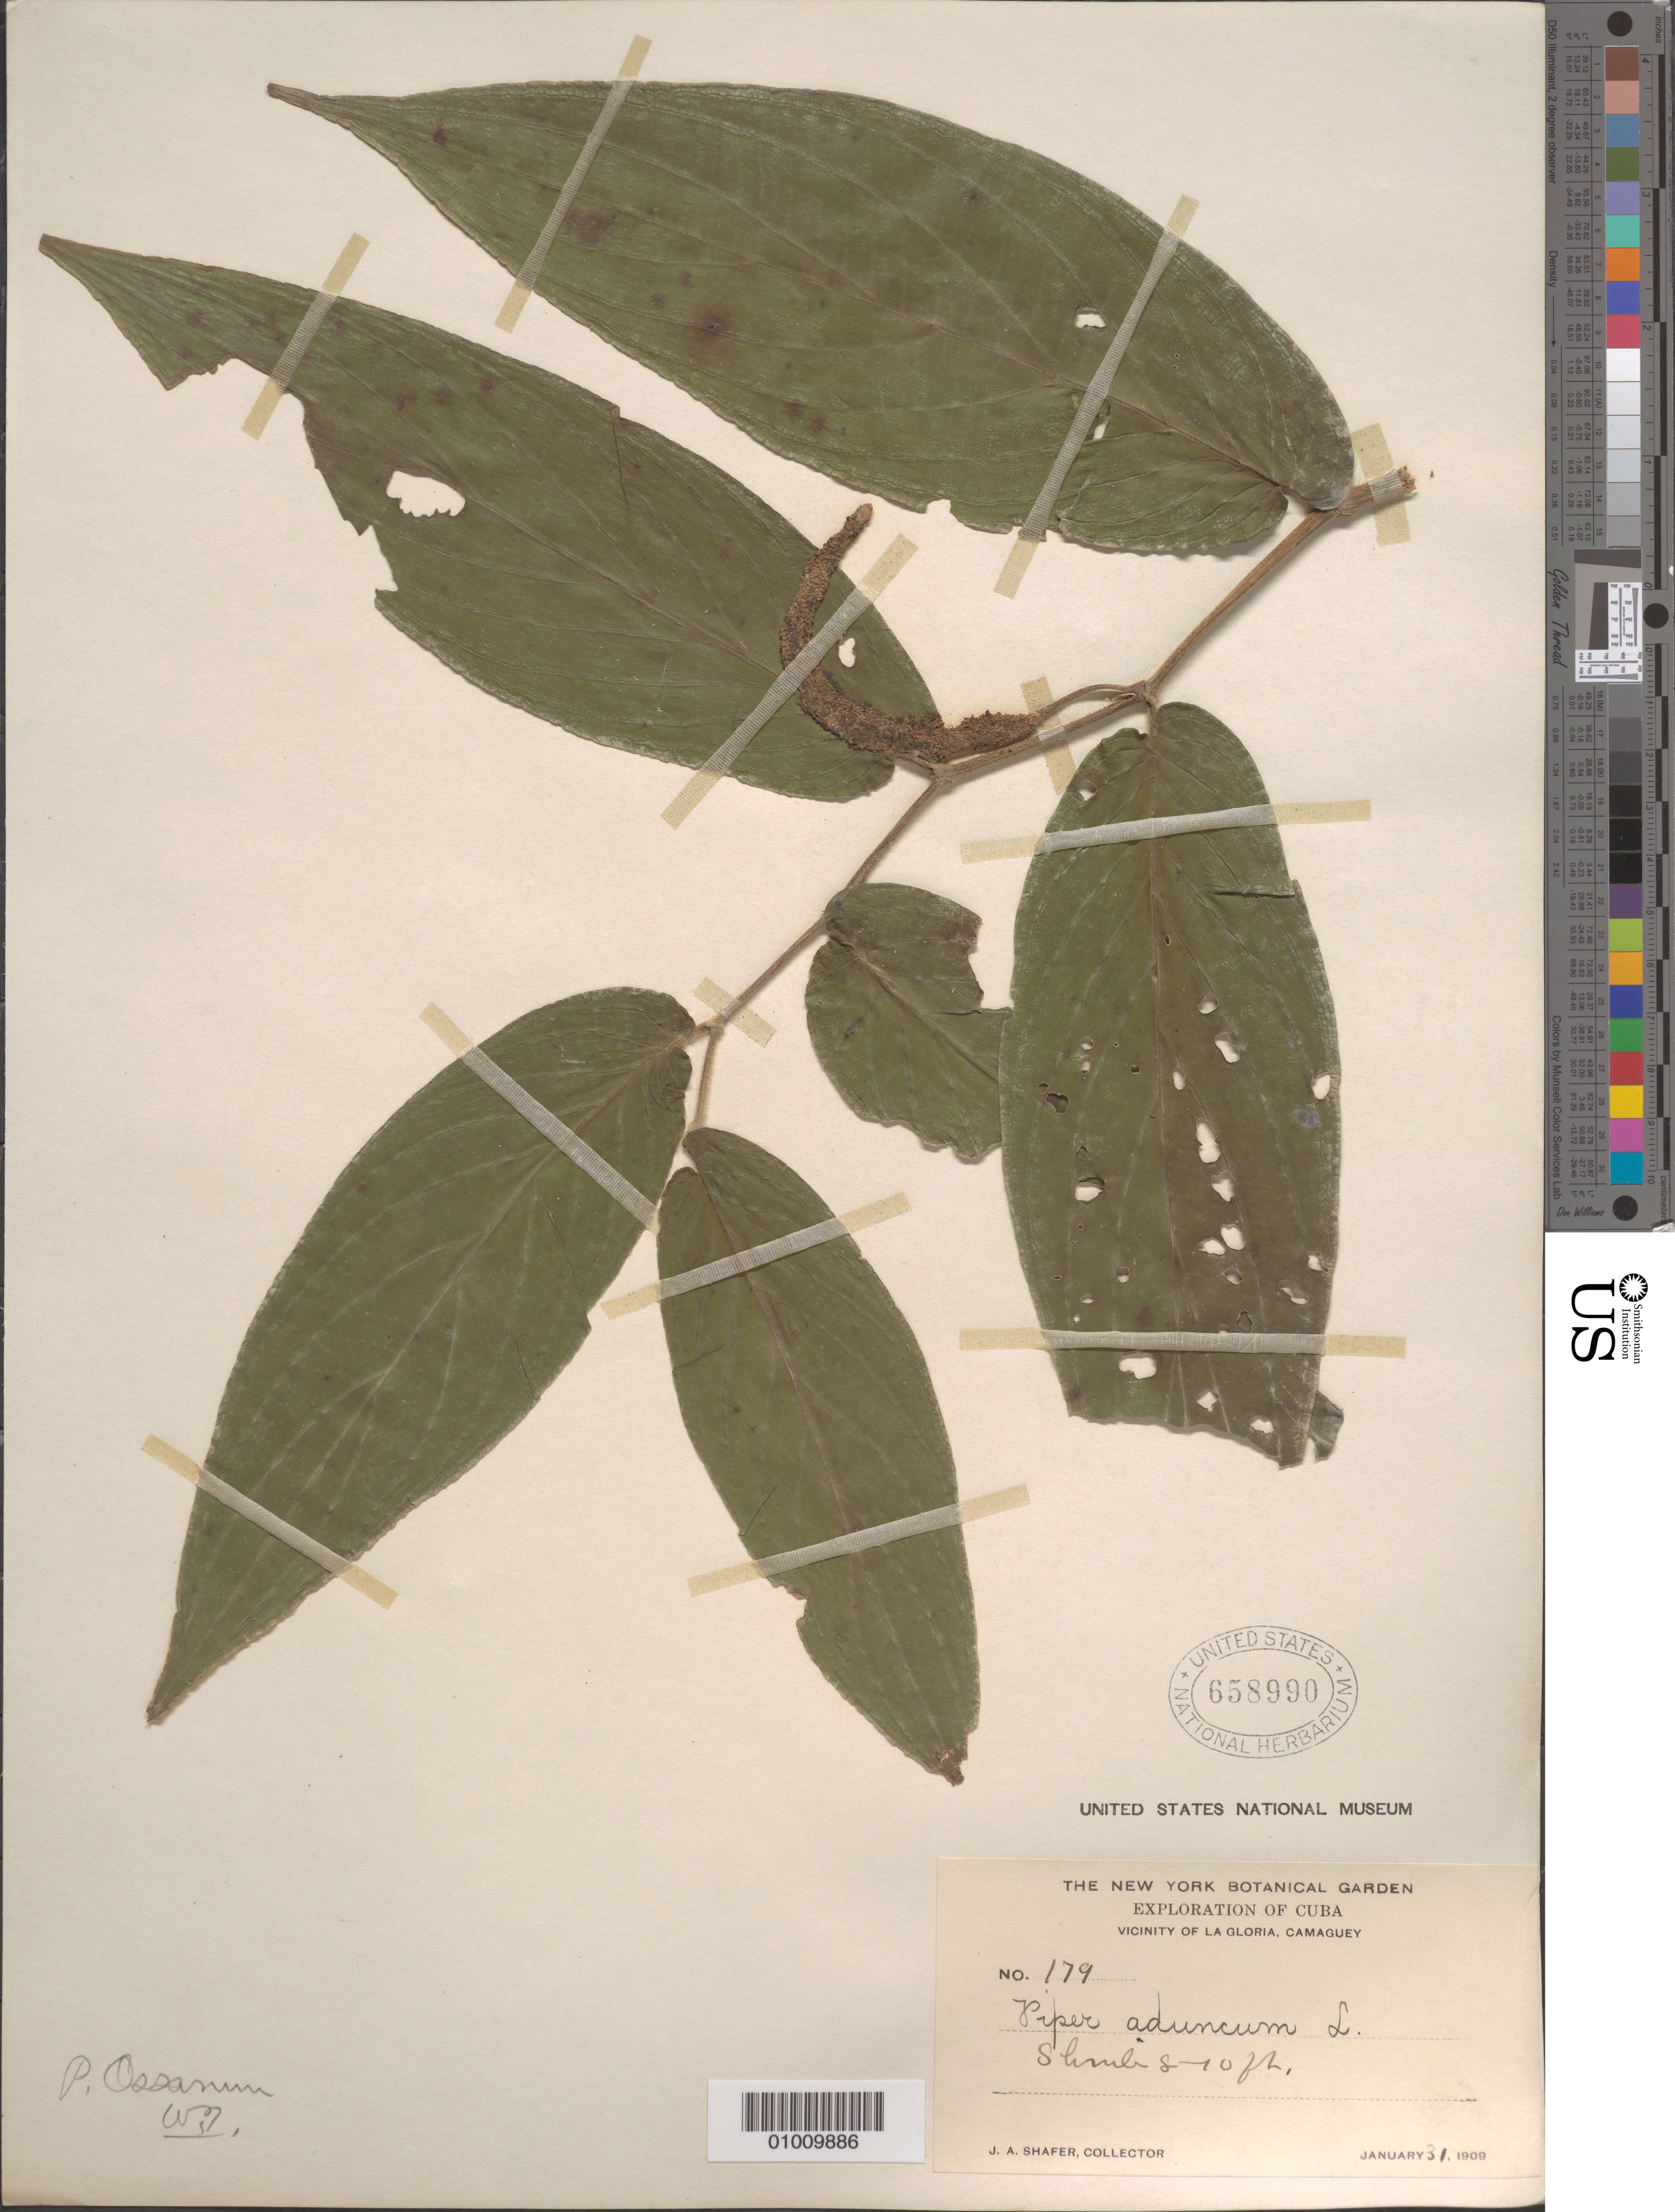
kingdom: Plantae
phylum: Tracheophyta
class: Magnoliopsida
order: Piperales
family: Piperaceae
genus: Piper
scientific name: Piper ossanum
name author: (C. DC.) Trel.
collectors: J. A. Shafer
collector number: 179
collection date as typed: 31 Jan 1909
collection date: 1909-01-31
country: Cuba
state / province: Camagüey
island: Cuba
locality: Vicinity of La Gloria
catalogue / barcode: US 658990